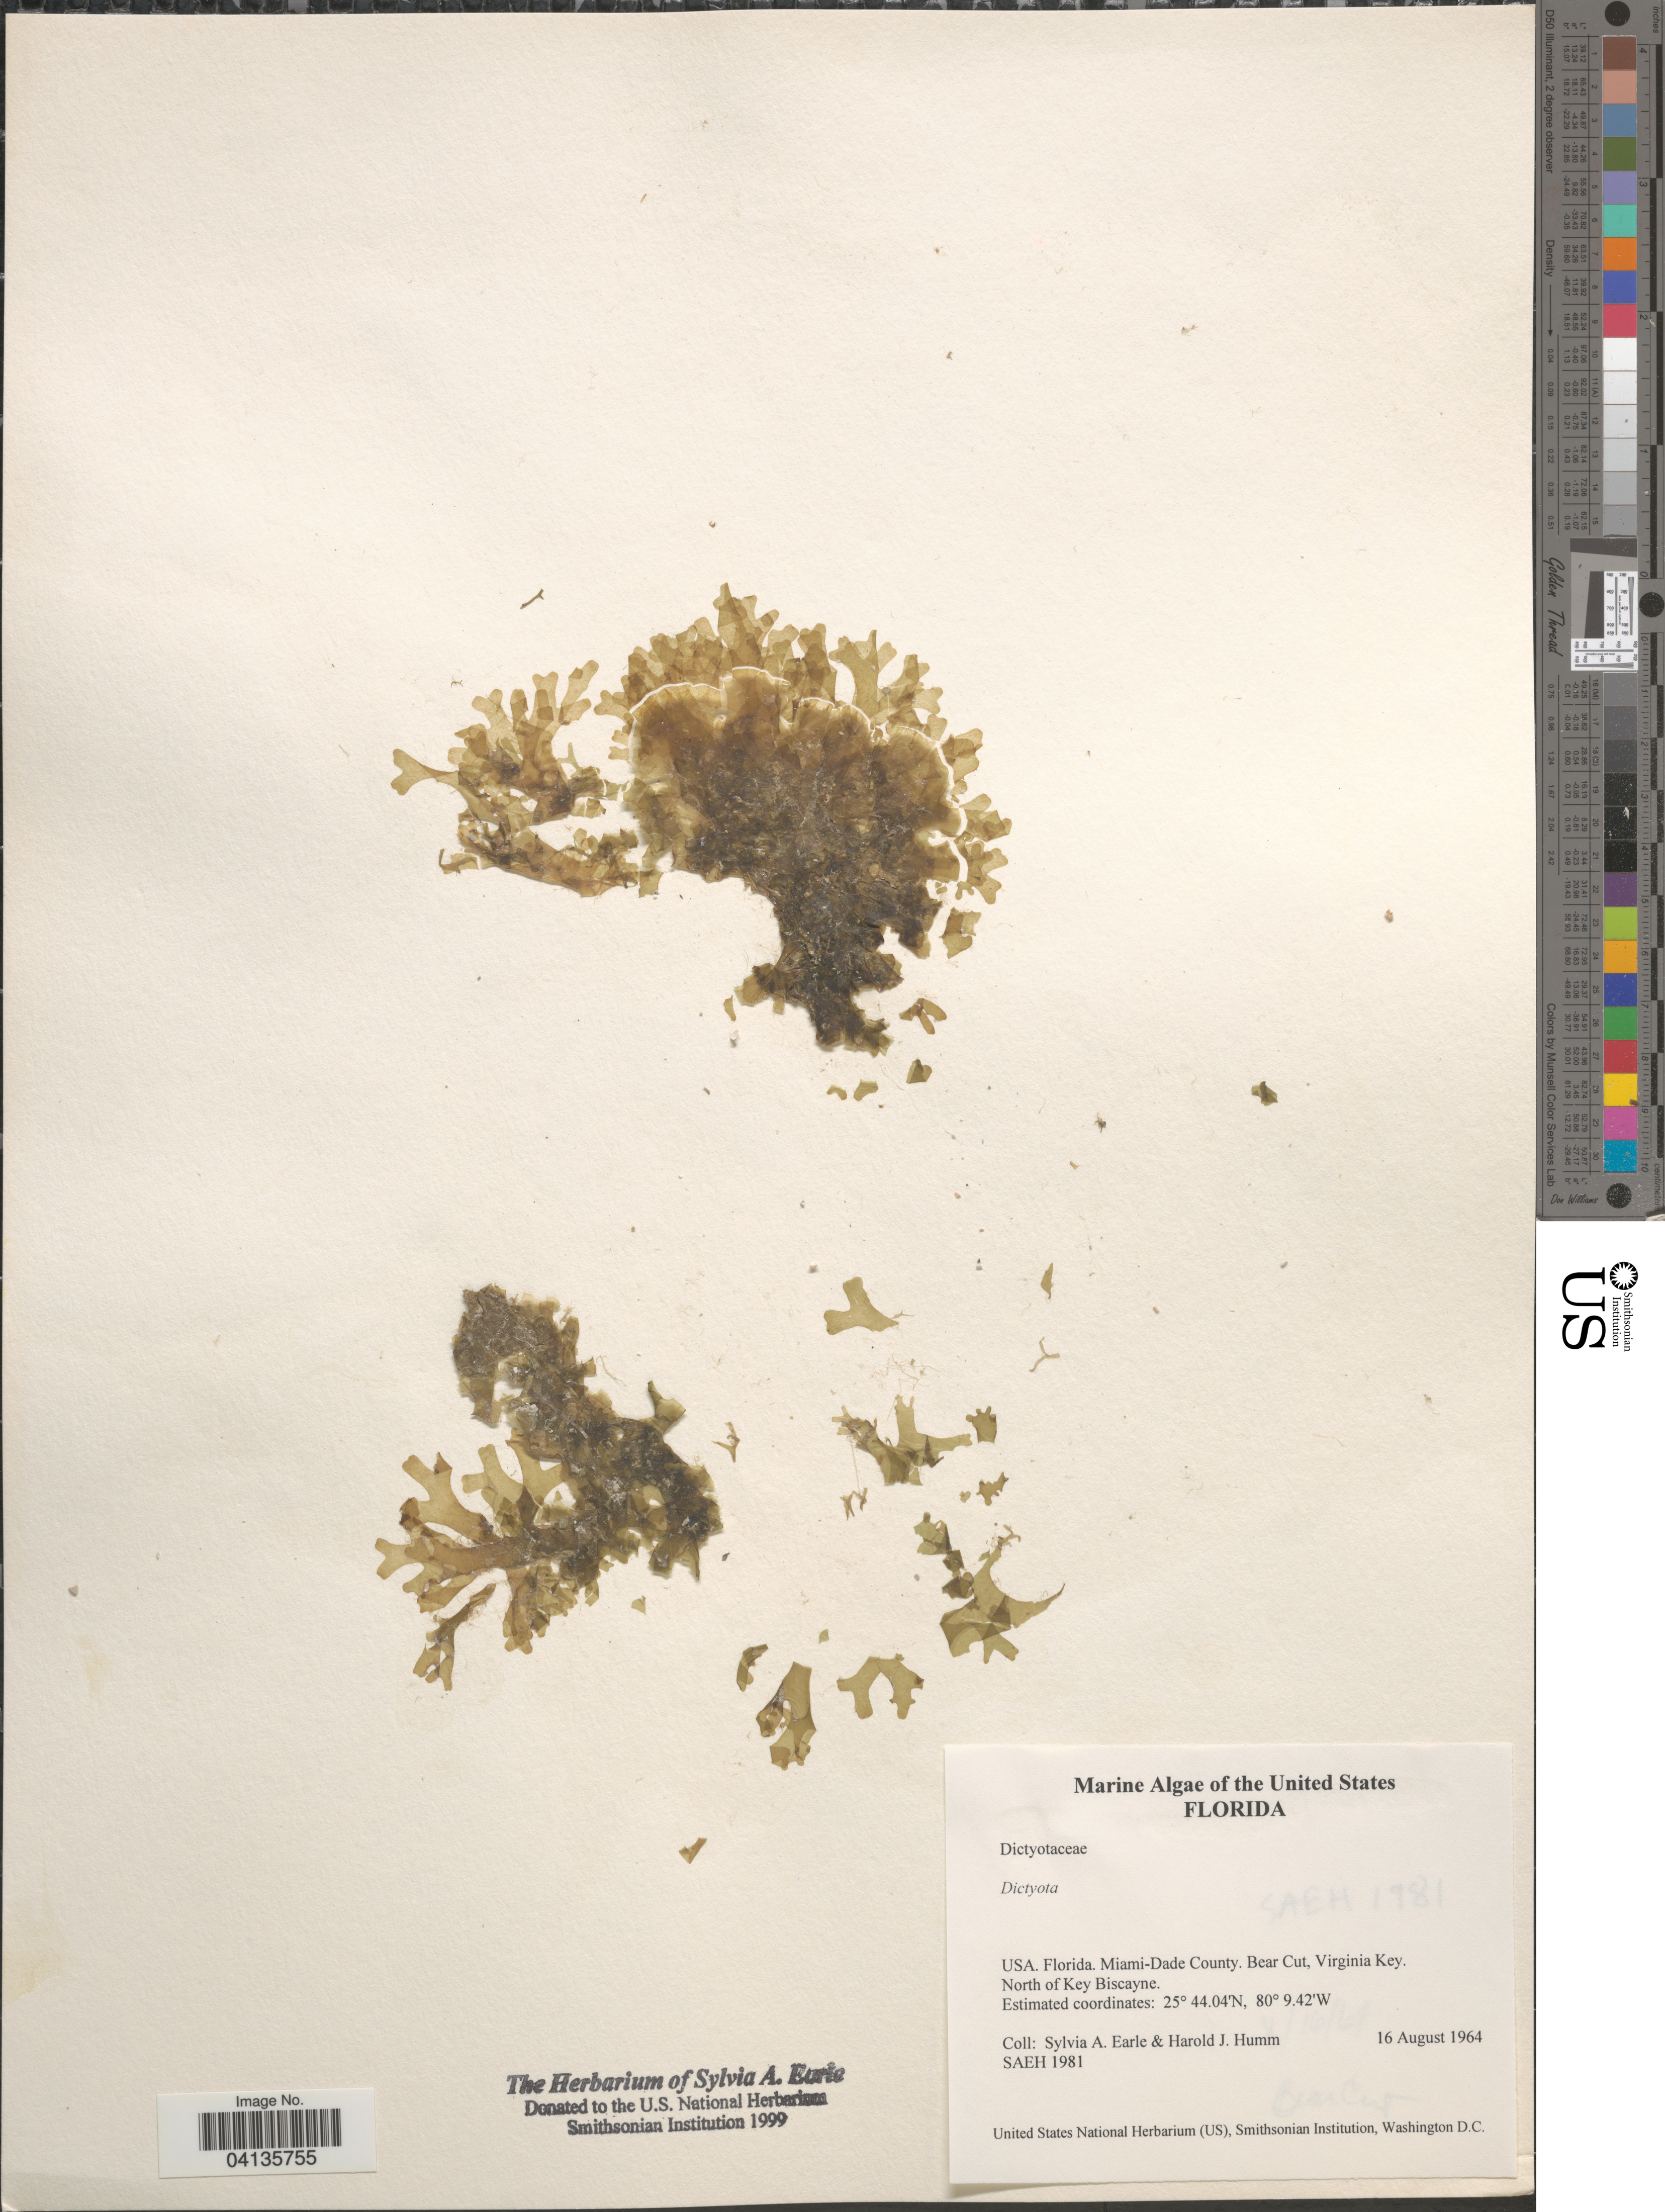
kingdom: Chromista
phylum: Ochrophyta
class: Phaeophyceae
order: Dictyotales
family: Dictyotaceae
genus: Dictyota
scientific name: Dictyota sp.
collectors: S. A. Earle & H. J. Humm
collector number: SAEH1981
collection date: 1964-08-16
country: United States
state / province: Florida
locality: Miami-Dade County. Bear Cut, Virginia Key. North of Key Biscayne.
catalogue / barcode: US 238573